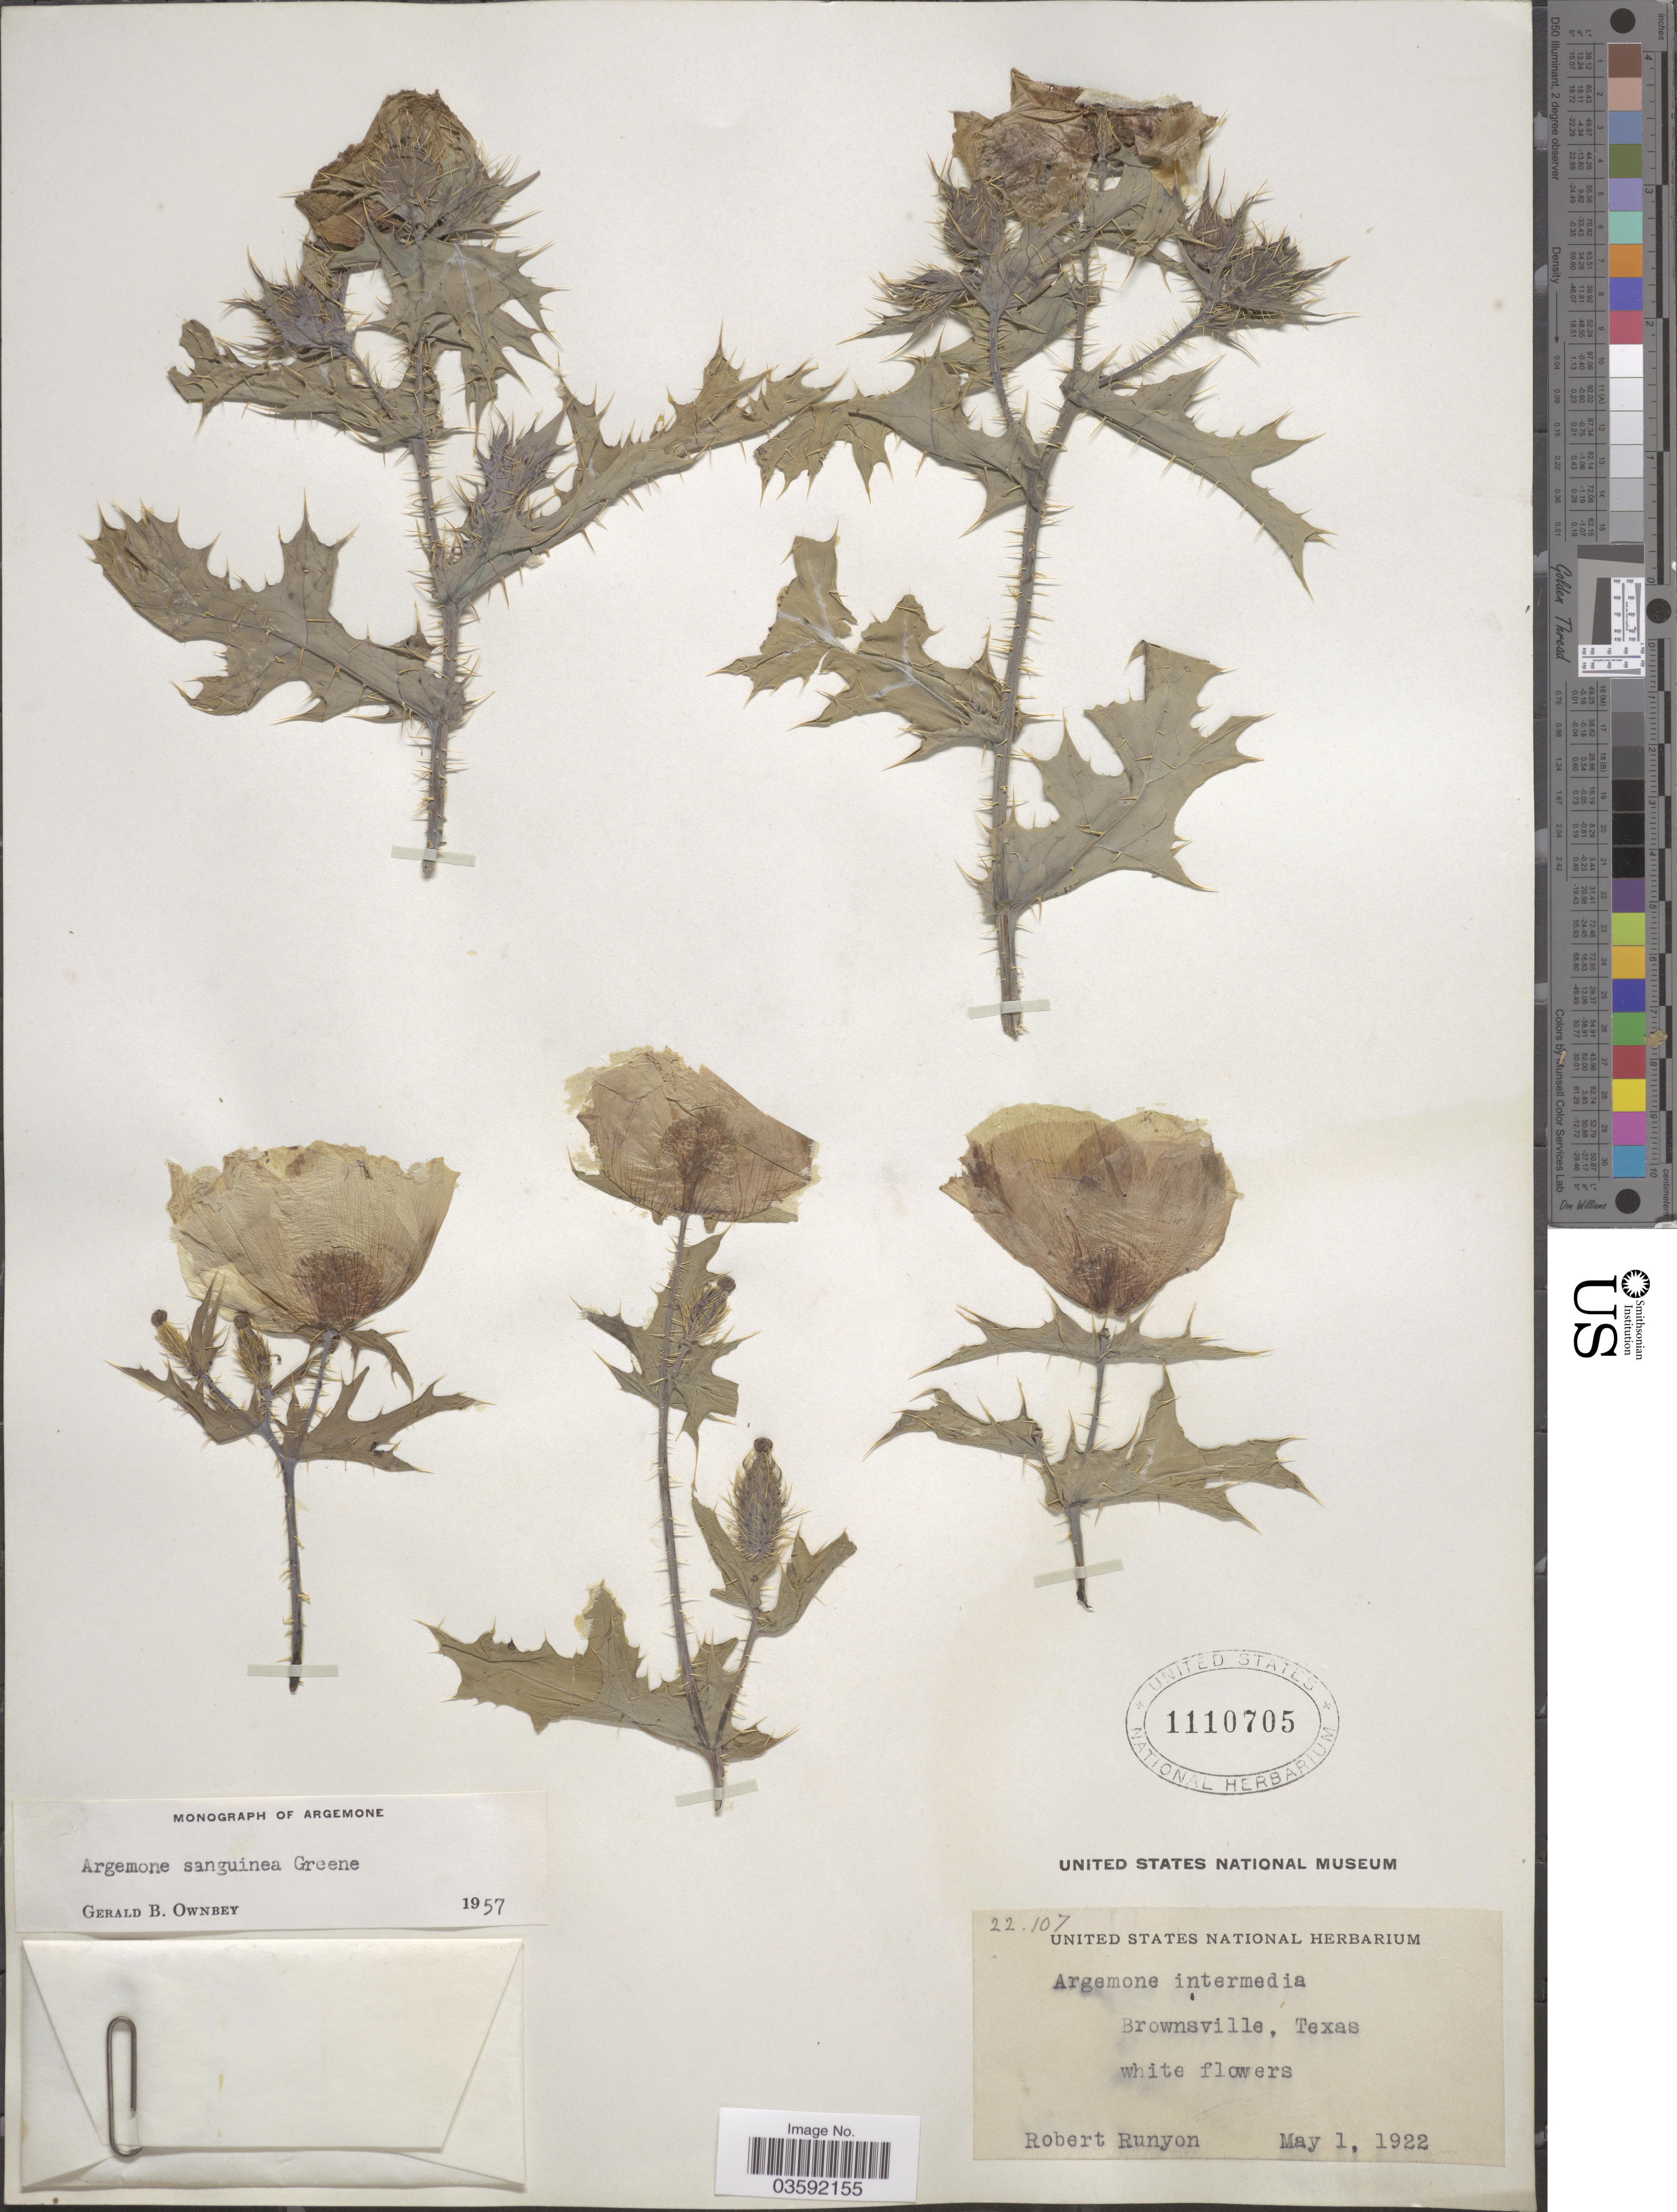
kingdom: Plantae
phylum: Tracheophyta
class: Magnoliopsida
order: Ranunculales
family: Papaveraceae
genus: Argemone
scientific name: Argemone sanguinea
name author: Greene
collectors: R. Runyon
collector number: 22107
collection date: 1922-05-01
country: United States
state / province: Texas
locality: Brownsville.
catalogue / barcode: US 1110705